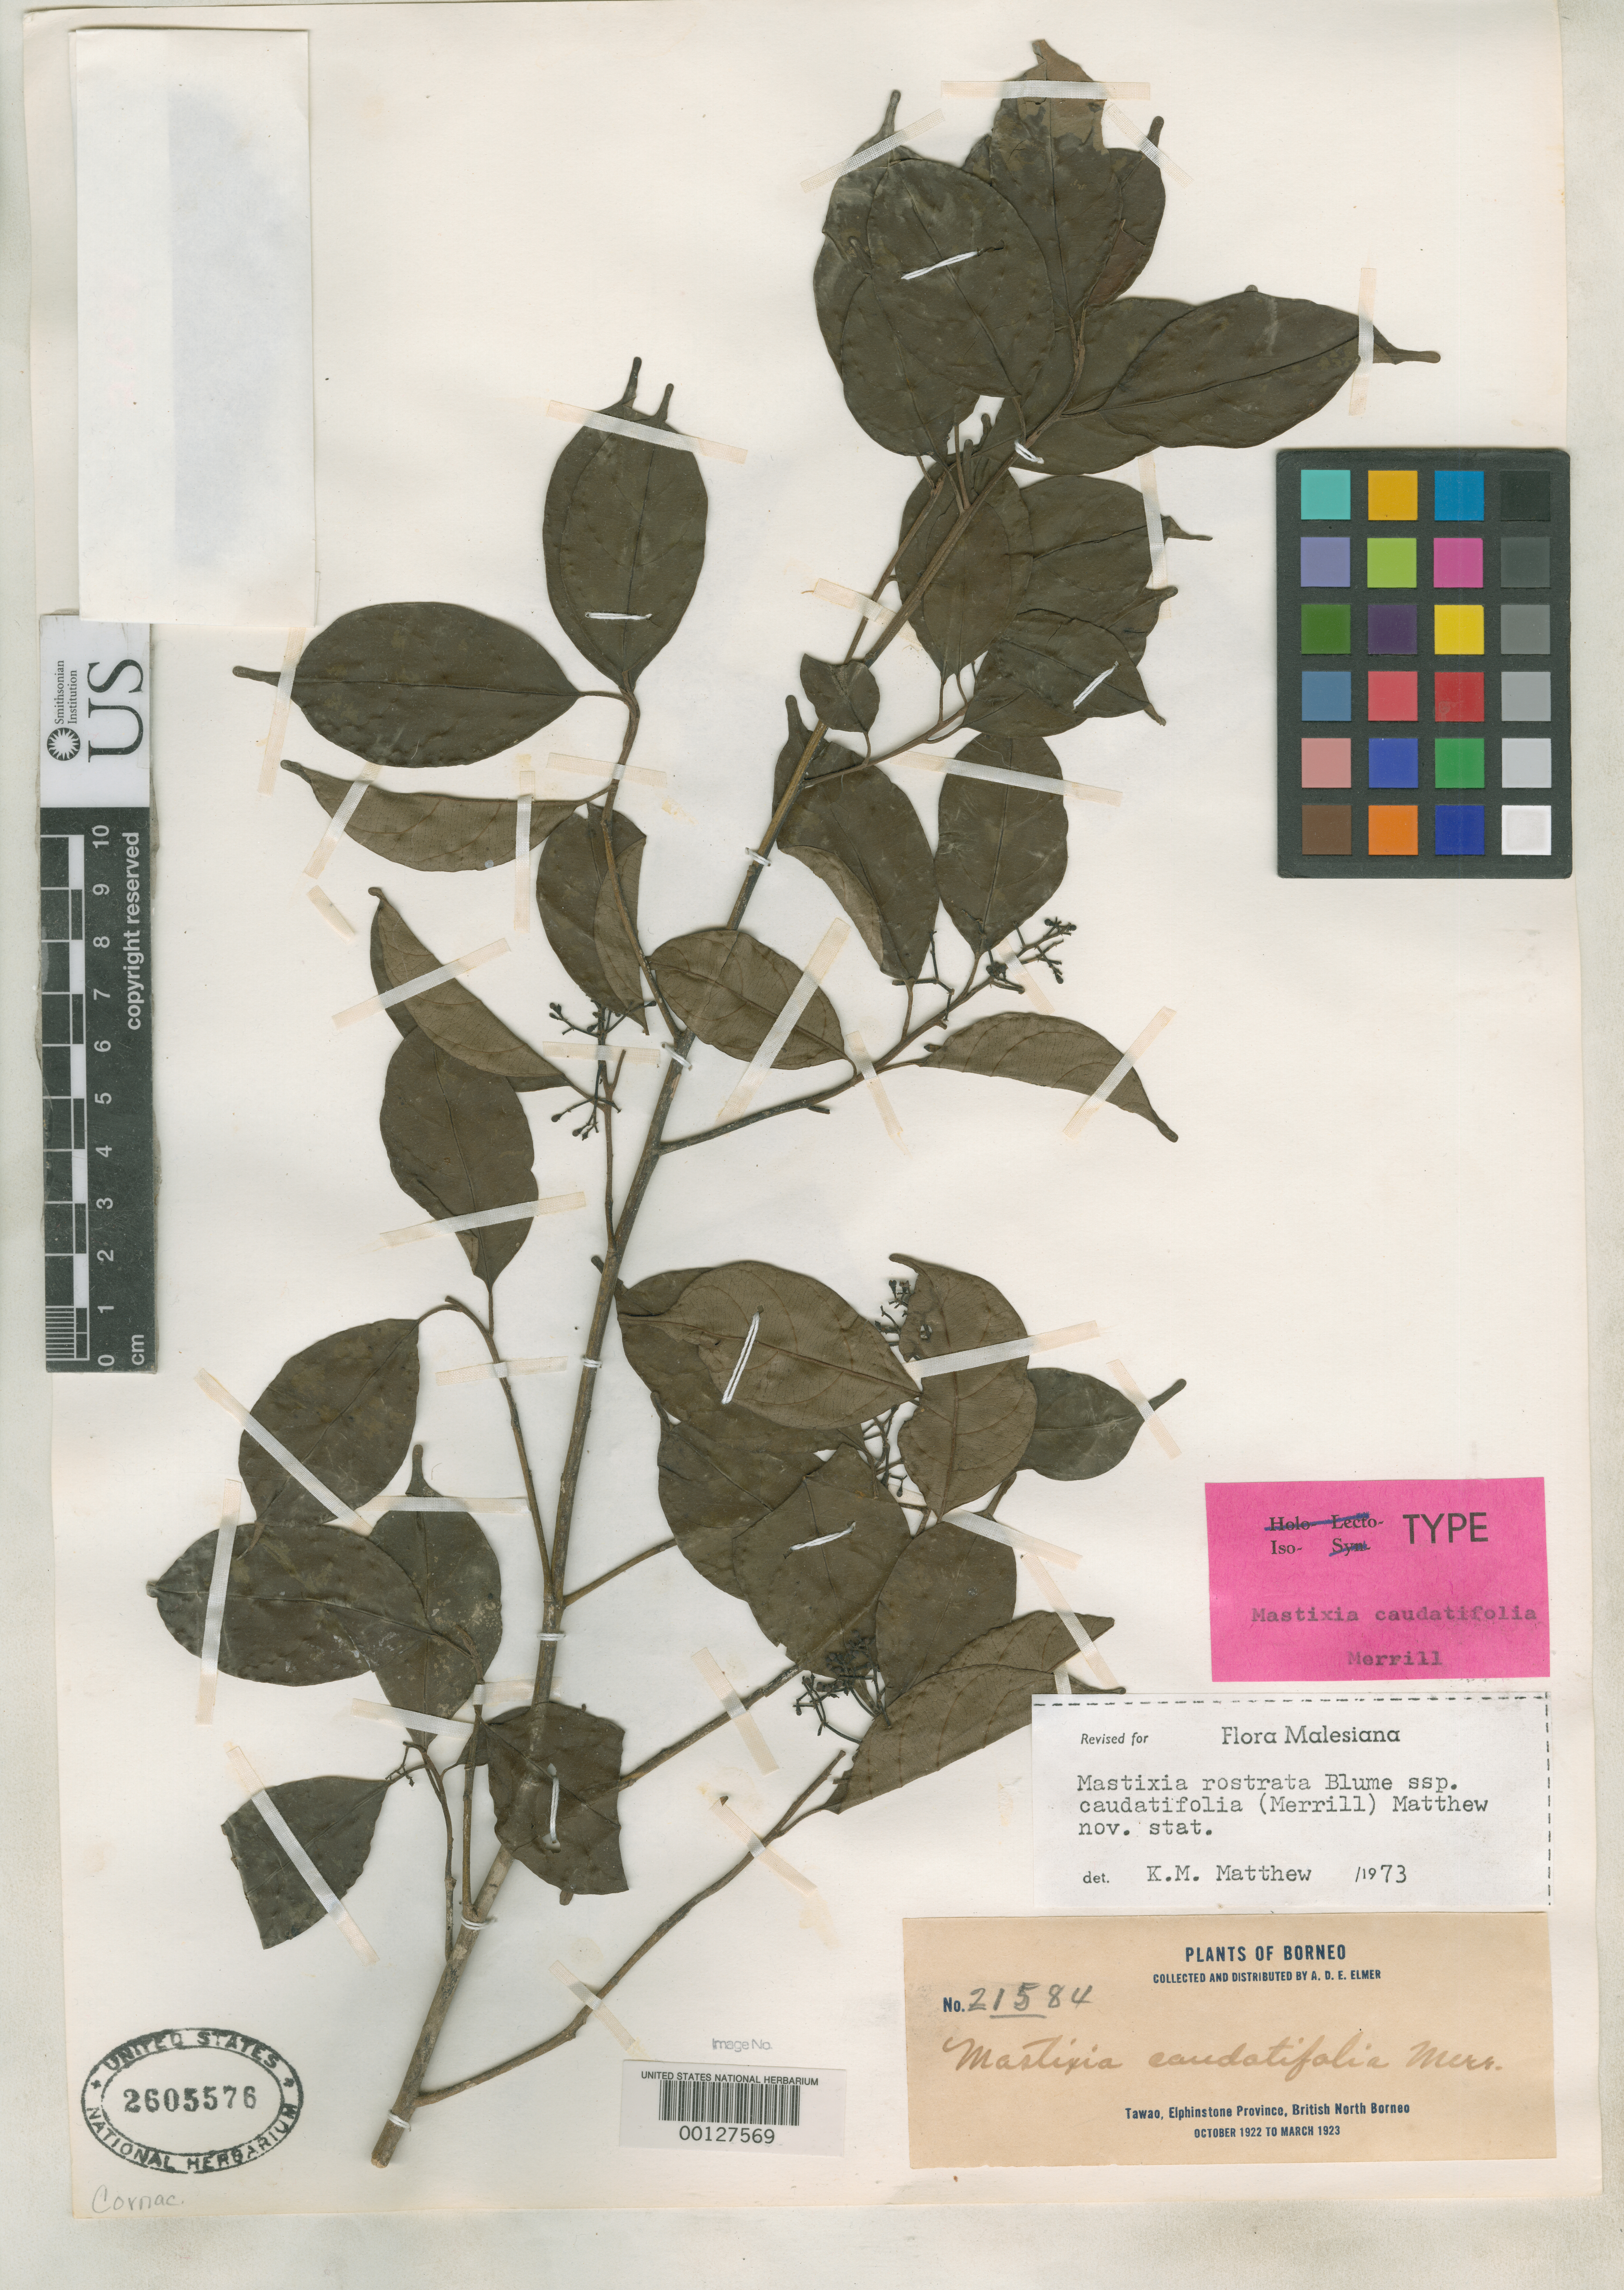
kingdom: Plantae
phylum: Tracheophyta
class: Magnoliopsida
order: Cornales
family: Nyssaceae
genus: Mastixia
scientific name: Mastixia caudatifolia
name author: Merr.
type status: Isotype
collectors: A. D. E. Elmer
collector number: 21584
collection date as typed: Oct 1922 to -- Mar 1923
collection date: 1922-10/1923-03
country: Malaysia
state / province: Sabah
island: Borneo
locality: Tawao.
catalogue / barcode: US 2605576